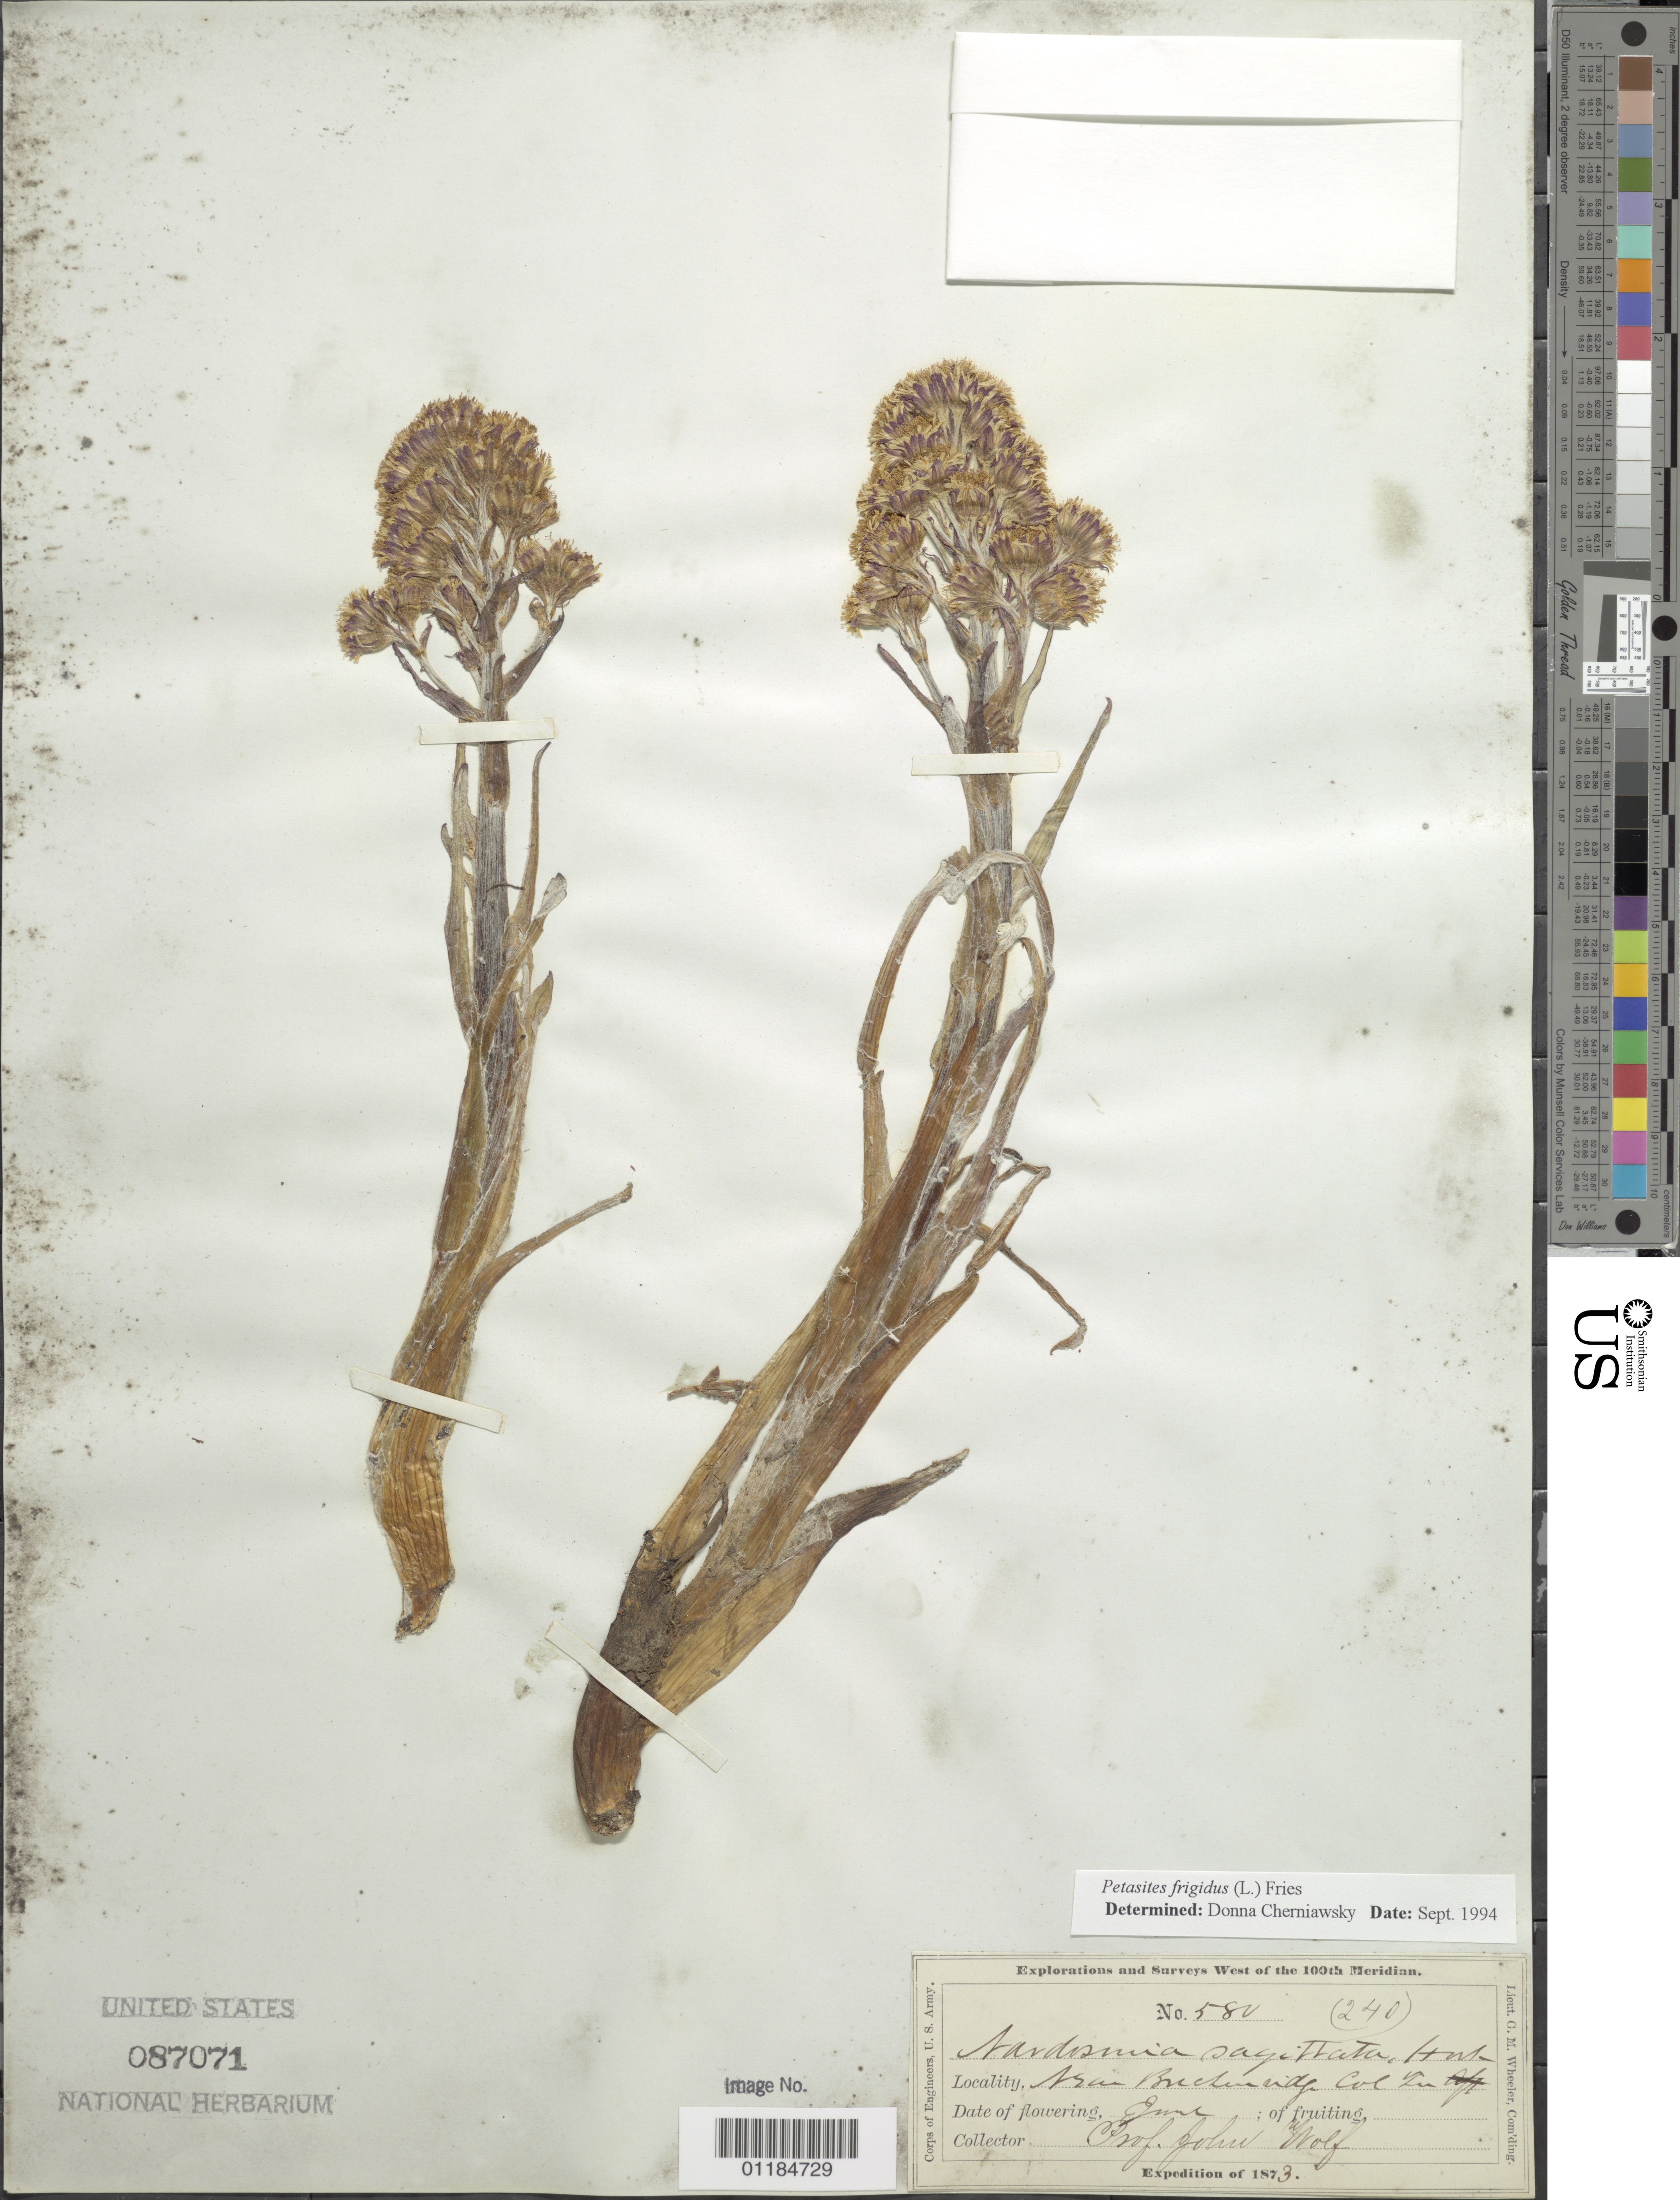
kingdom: Plantae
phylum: Tracheophyta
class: Magnoliopsida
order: Asterales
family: Asteraceae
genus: Petasites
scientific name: Petasites frigidus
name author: (L.) Fr.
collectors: J. Wolf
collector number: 580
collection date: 1873-06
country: United States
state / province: Colorado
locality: near Buchen Ridge, Col. Ter.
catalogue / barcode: US 87071